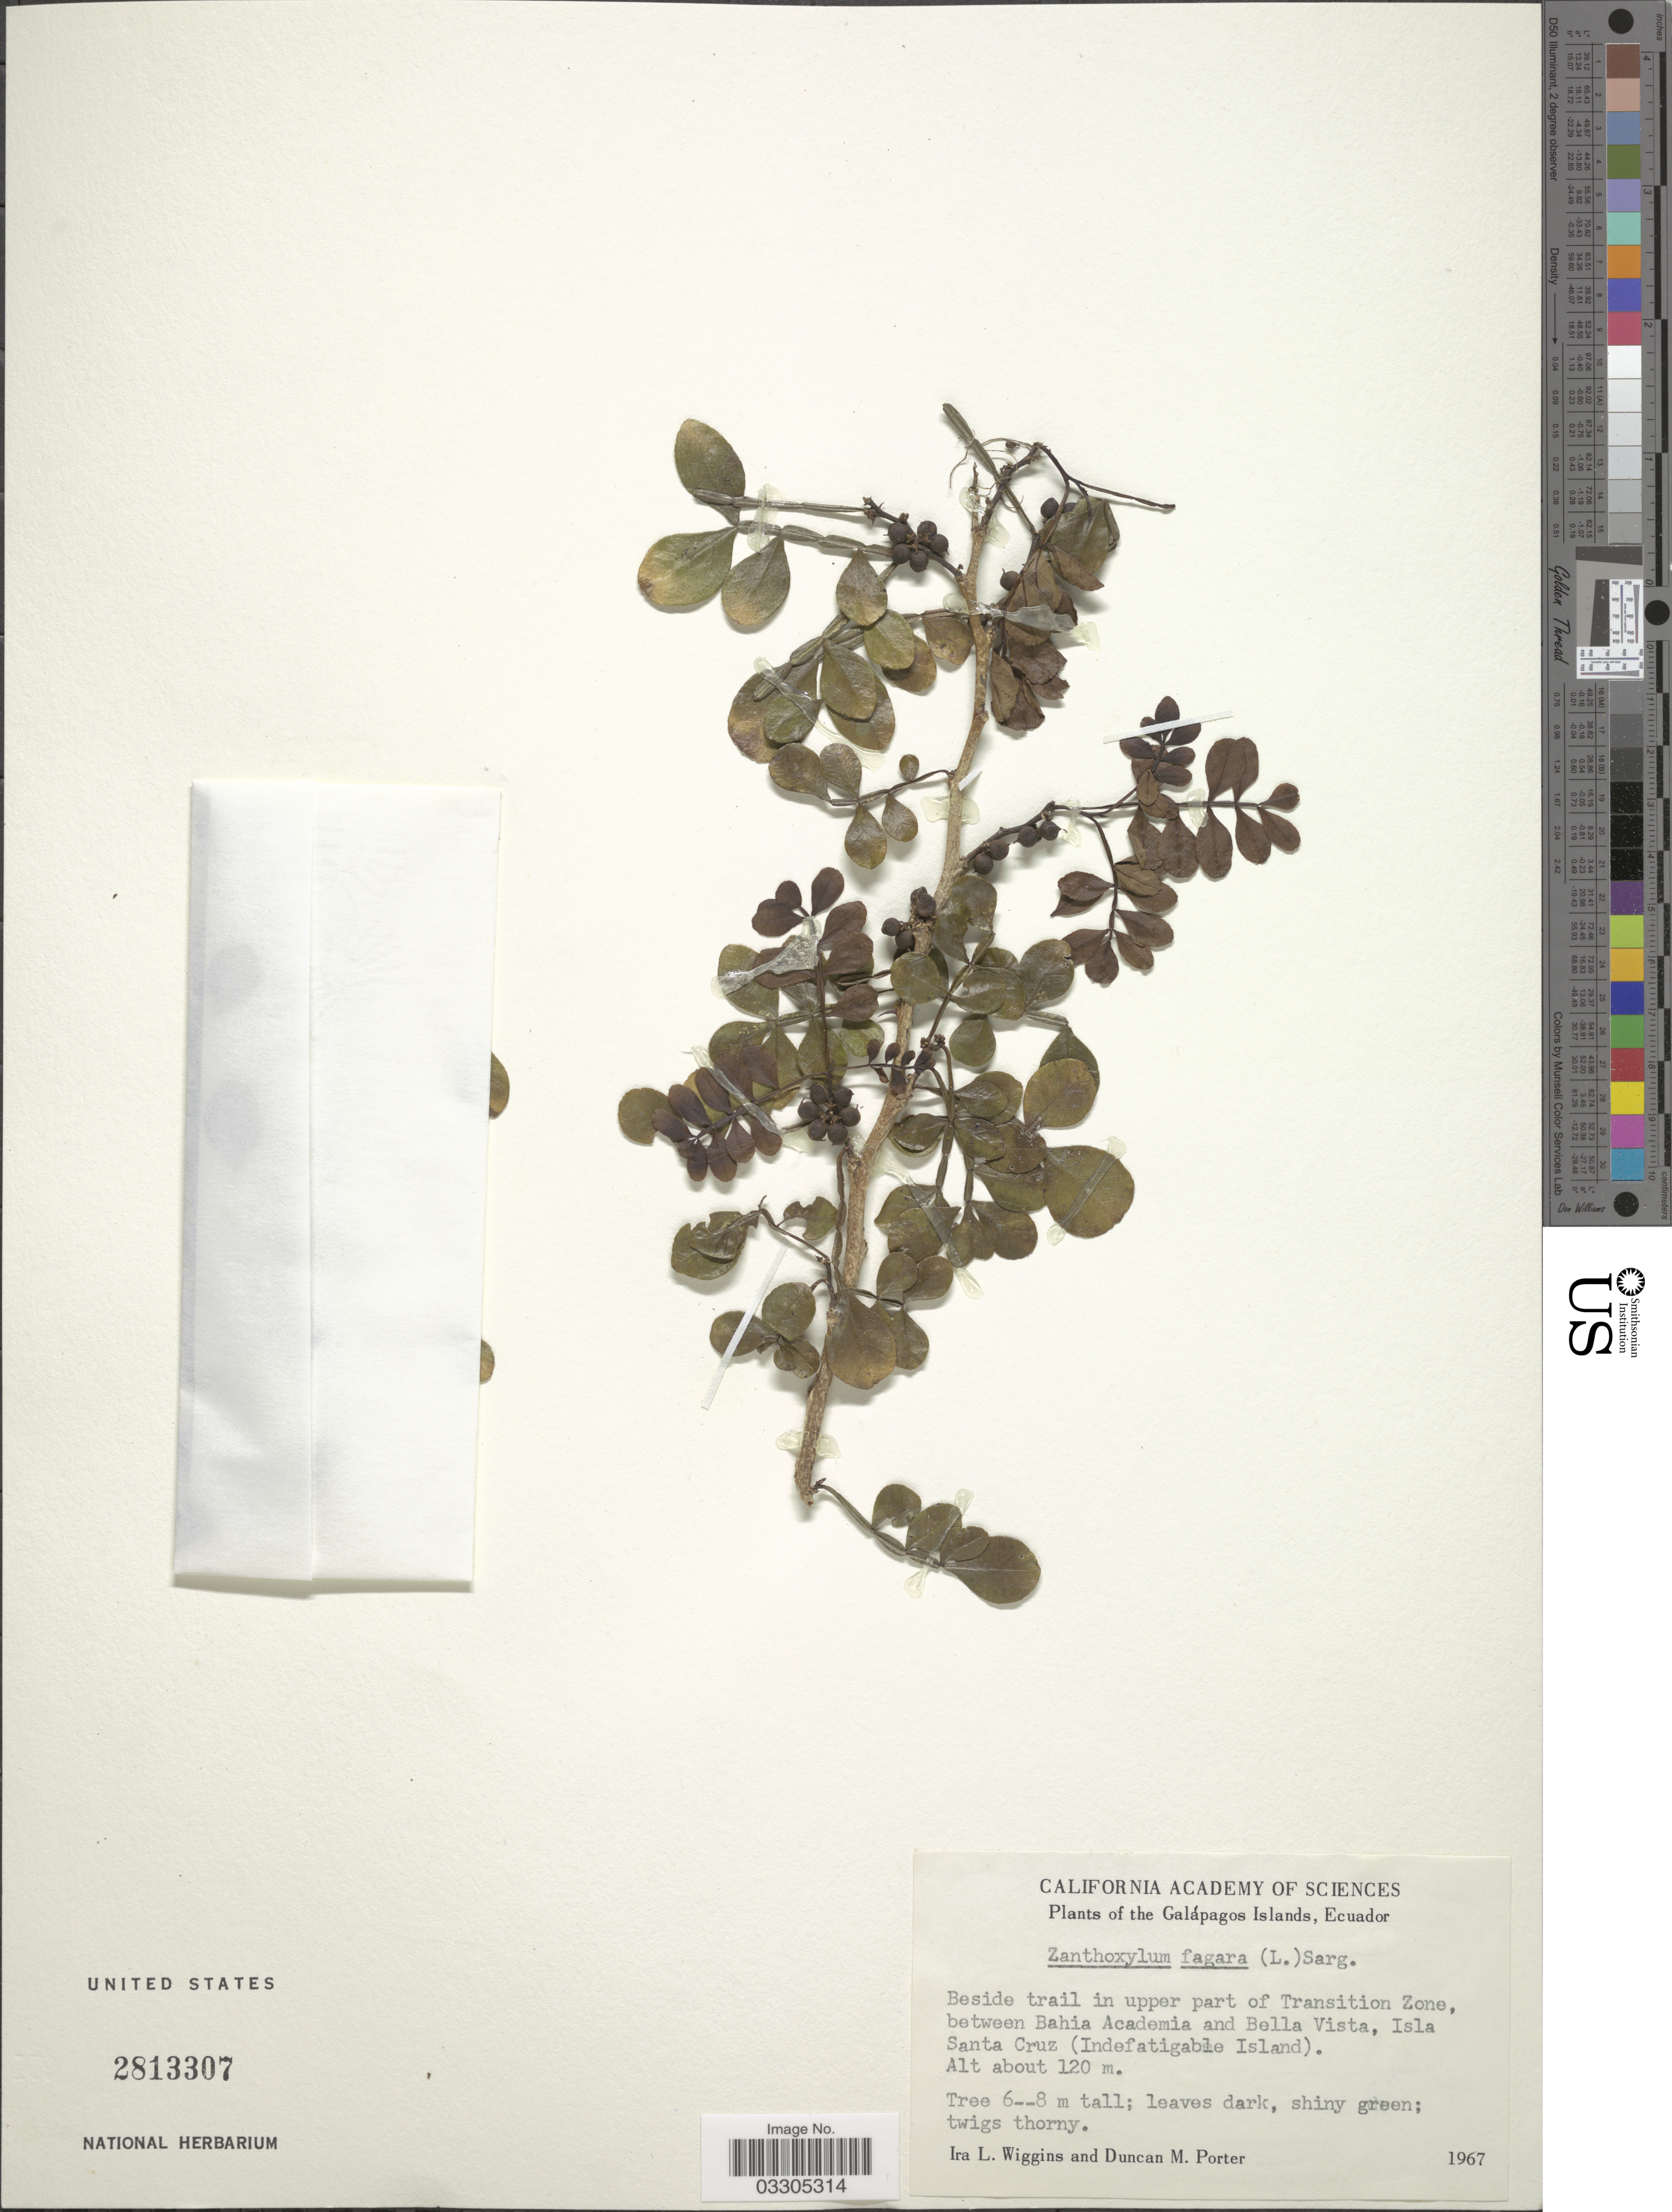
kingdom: Plantae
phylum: Tracheophyta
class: Magnoliopsida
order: Sapindales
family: Rutaceae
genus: Zanthoxylum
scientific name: Zanthoxylum fagara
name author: (L.) Sarg.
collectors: I. L. Wiggins & D. M. Porter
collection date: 1967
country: Ecuador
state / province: Colón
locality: Galápagos Islands. Beside trail in upper part of Transition Zone, between Bahia Academia and Bella Vista, Isla Santa Cruz (Indefatigable Island).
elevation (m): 120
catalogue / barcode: US 2813307